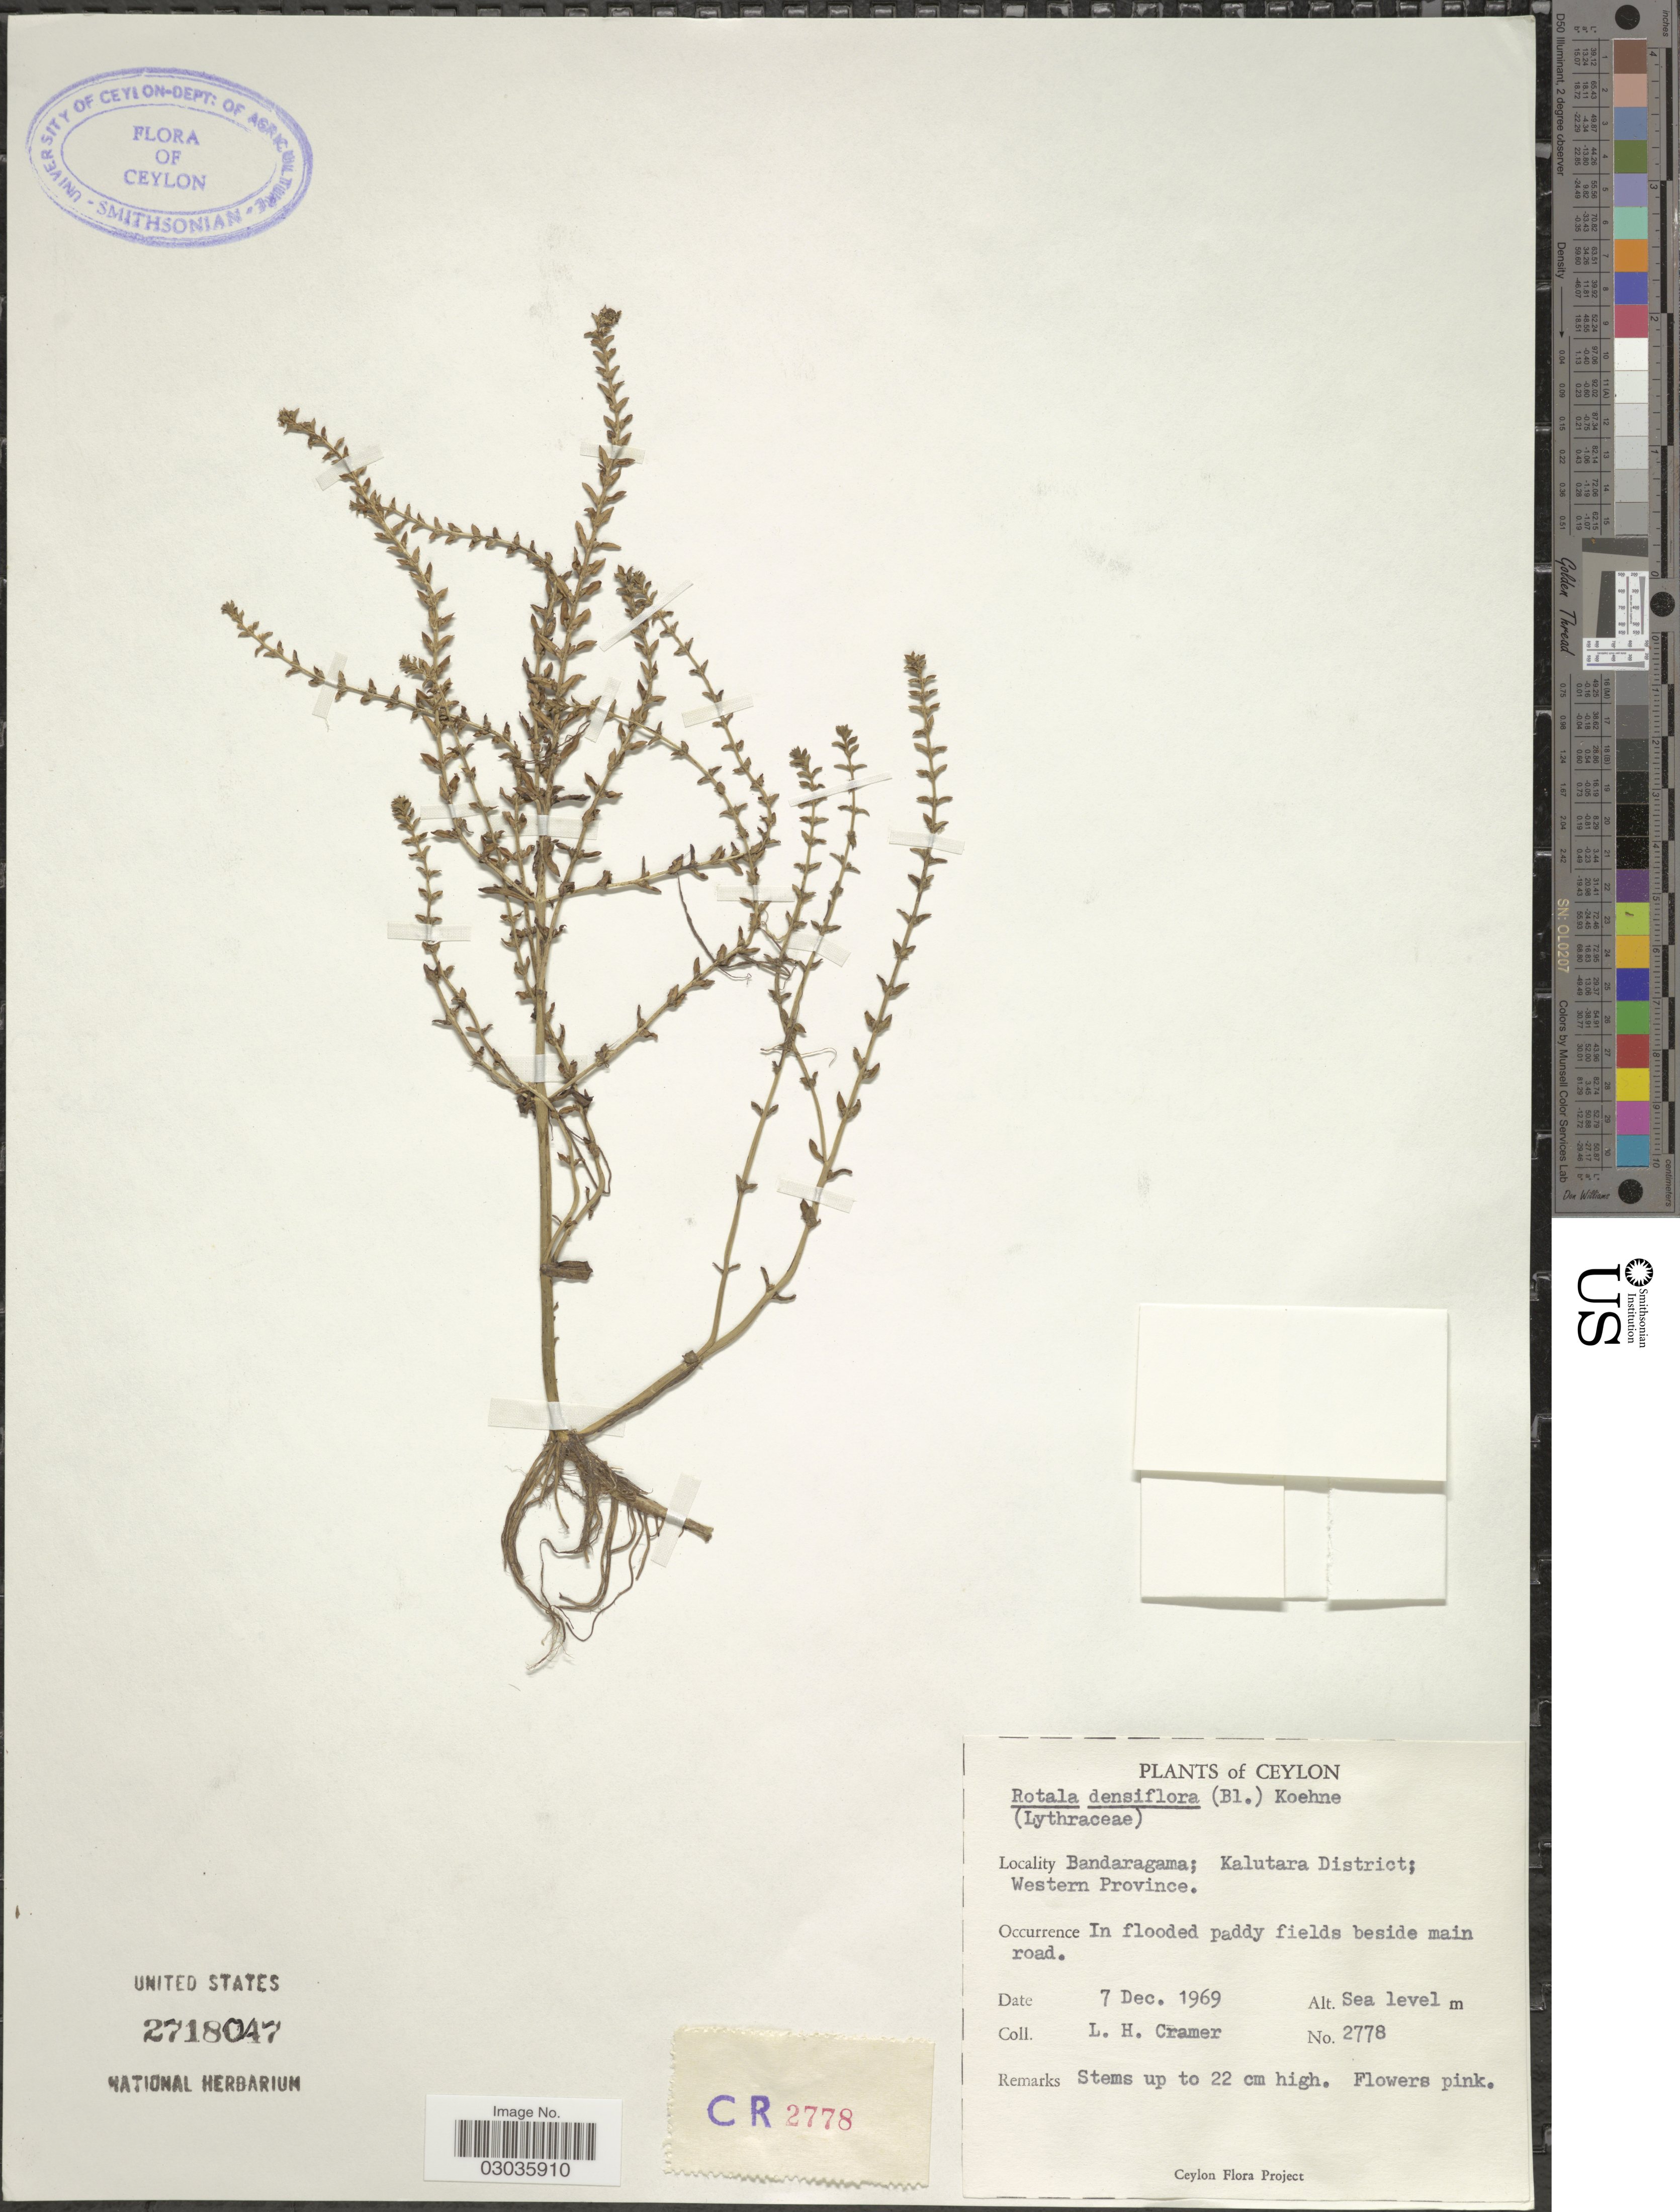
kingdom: Plantae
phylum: Tracheophyta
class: Magnoliopsida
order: Myrtales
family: Lythraceae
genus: Rotala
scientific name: Rotala densiflora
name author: (Roth) Koehne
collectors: L. H. Cramer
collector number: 2778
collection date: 1969-12-07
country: Sri Lanka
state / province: Western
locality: Ceylon, Bandaragama; Kalutara District; Western Province.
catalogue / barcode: US 2718047